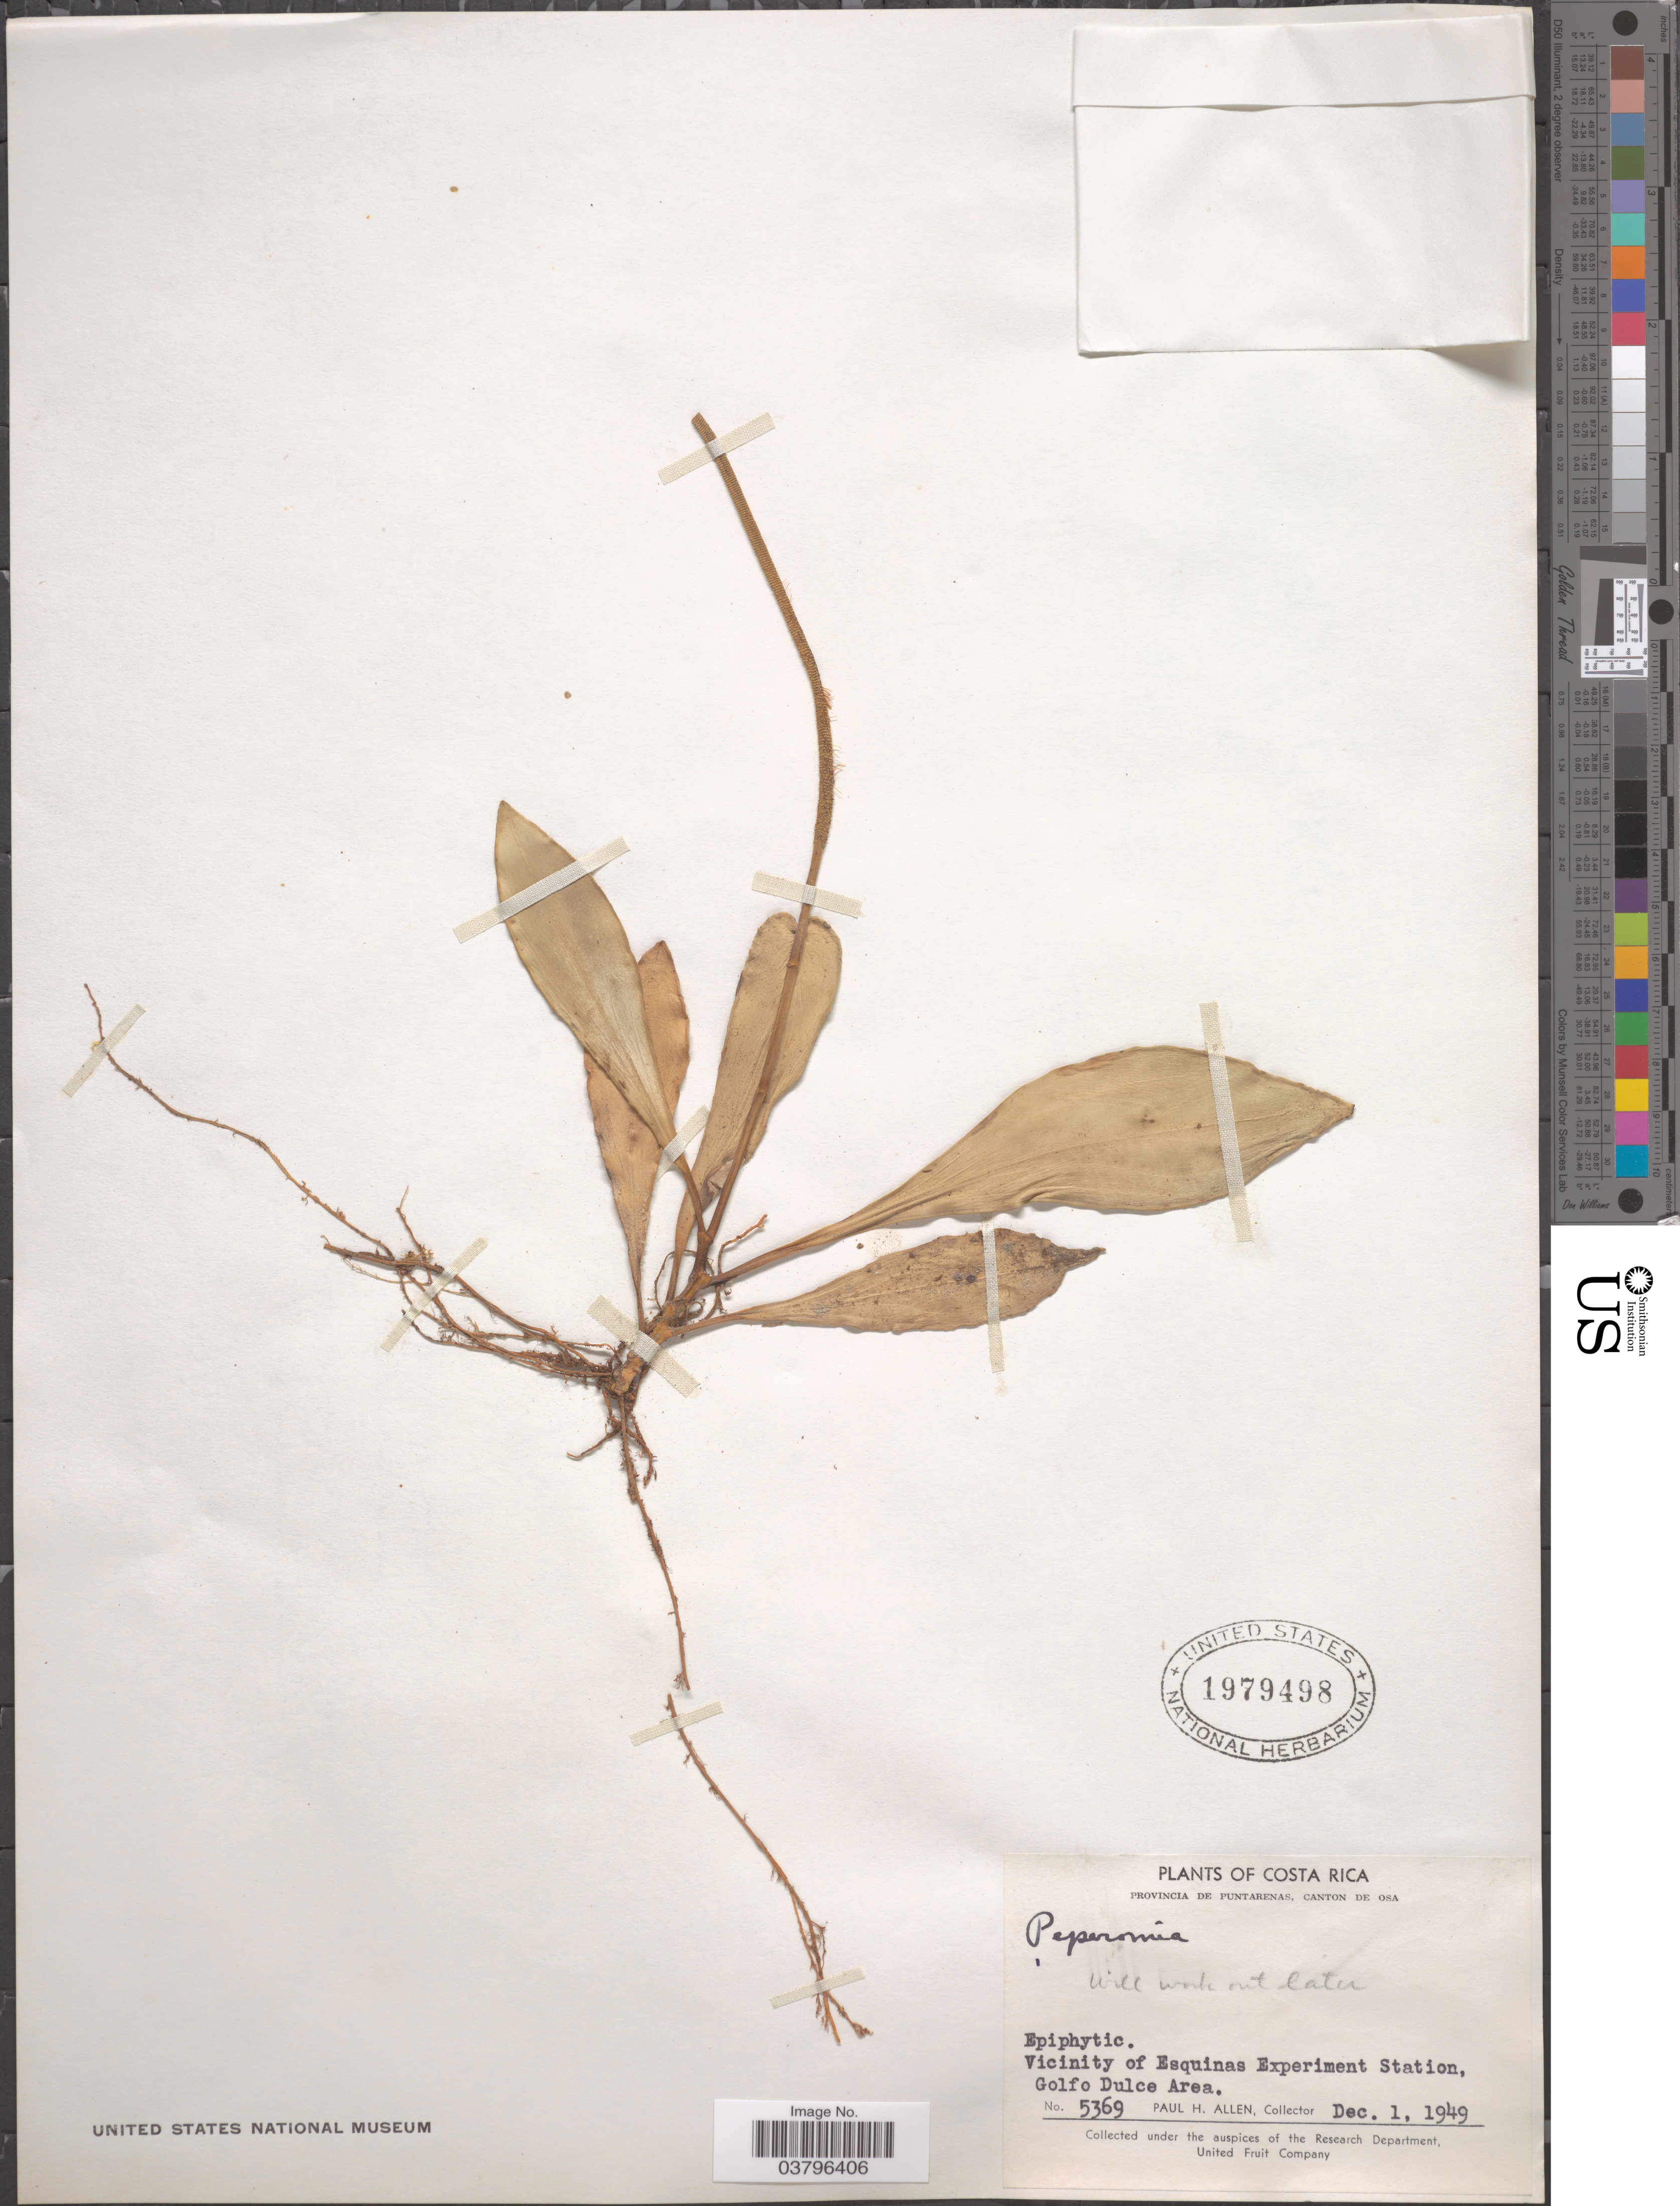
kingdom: Plantae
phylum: Tracheophyta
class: Magnoliopsida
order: Piperales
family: Piperaceae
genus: Peperomia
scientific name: Peperomia obtusifolia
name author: (L.) A. Dietr.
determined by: Jiménez, José Estaban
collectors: P. H. Allen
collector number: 5369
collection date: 1949-12-01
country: Costa Rica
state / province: Puntarenas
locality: Canton de Osa. Vicinity of Esquinas Experiment Station, Golfo Dulce Area.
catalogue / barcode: US 1979498